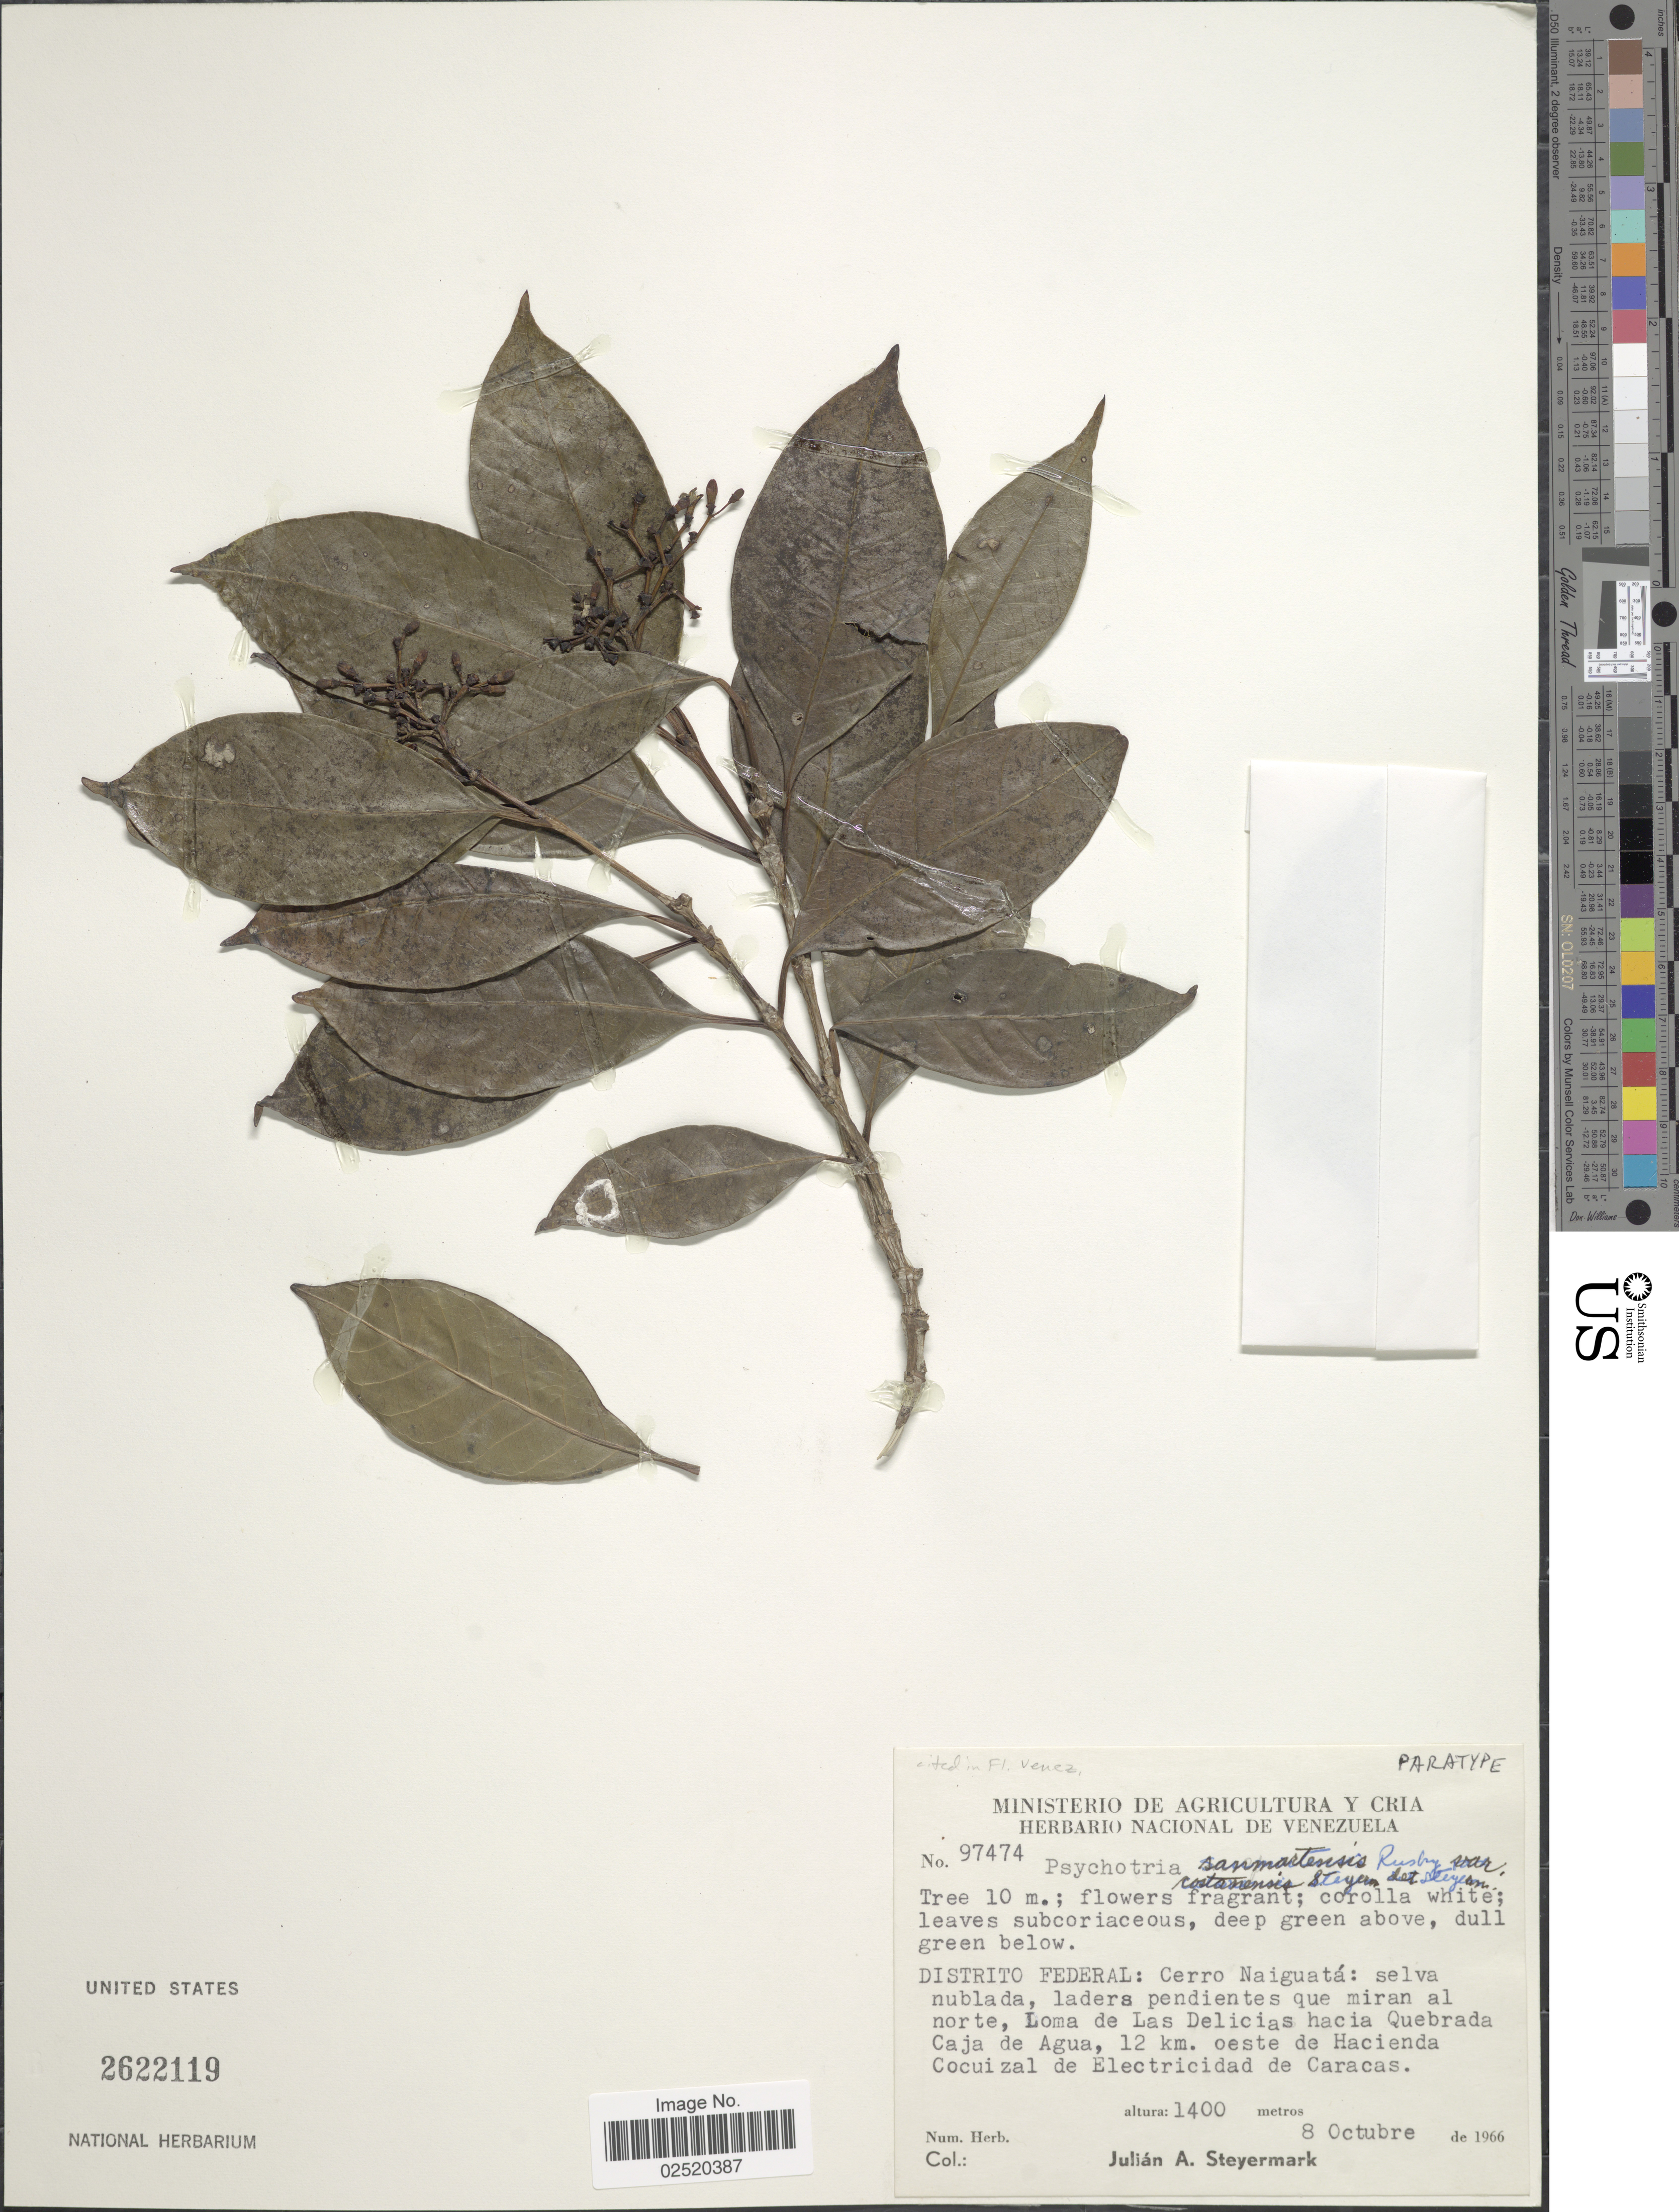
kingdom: Plantae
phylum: Tracheophyta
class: Magnoliopsida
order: Gentianales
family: Rubiaceae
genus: Psychotria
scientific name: Psychotria sanmartensis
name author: Rusby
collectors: J. Steyermark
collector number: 97474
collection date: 1966-10-08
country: Venezuela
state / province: Distrito Federal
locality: Cerro Naiguatá: selva nublada, ladera pendientes que miran al norte, Loma de Las Delicias hacia Quebrada Caja de Agua, 12 km. oeste de Hacienda Cocuizal de Electricidad de Caracas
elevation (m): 1400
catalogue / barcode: US 2622119